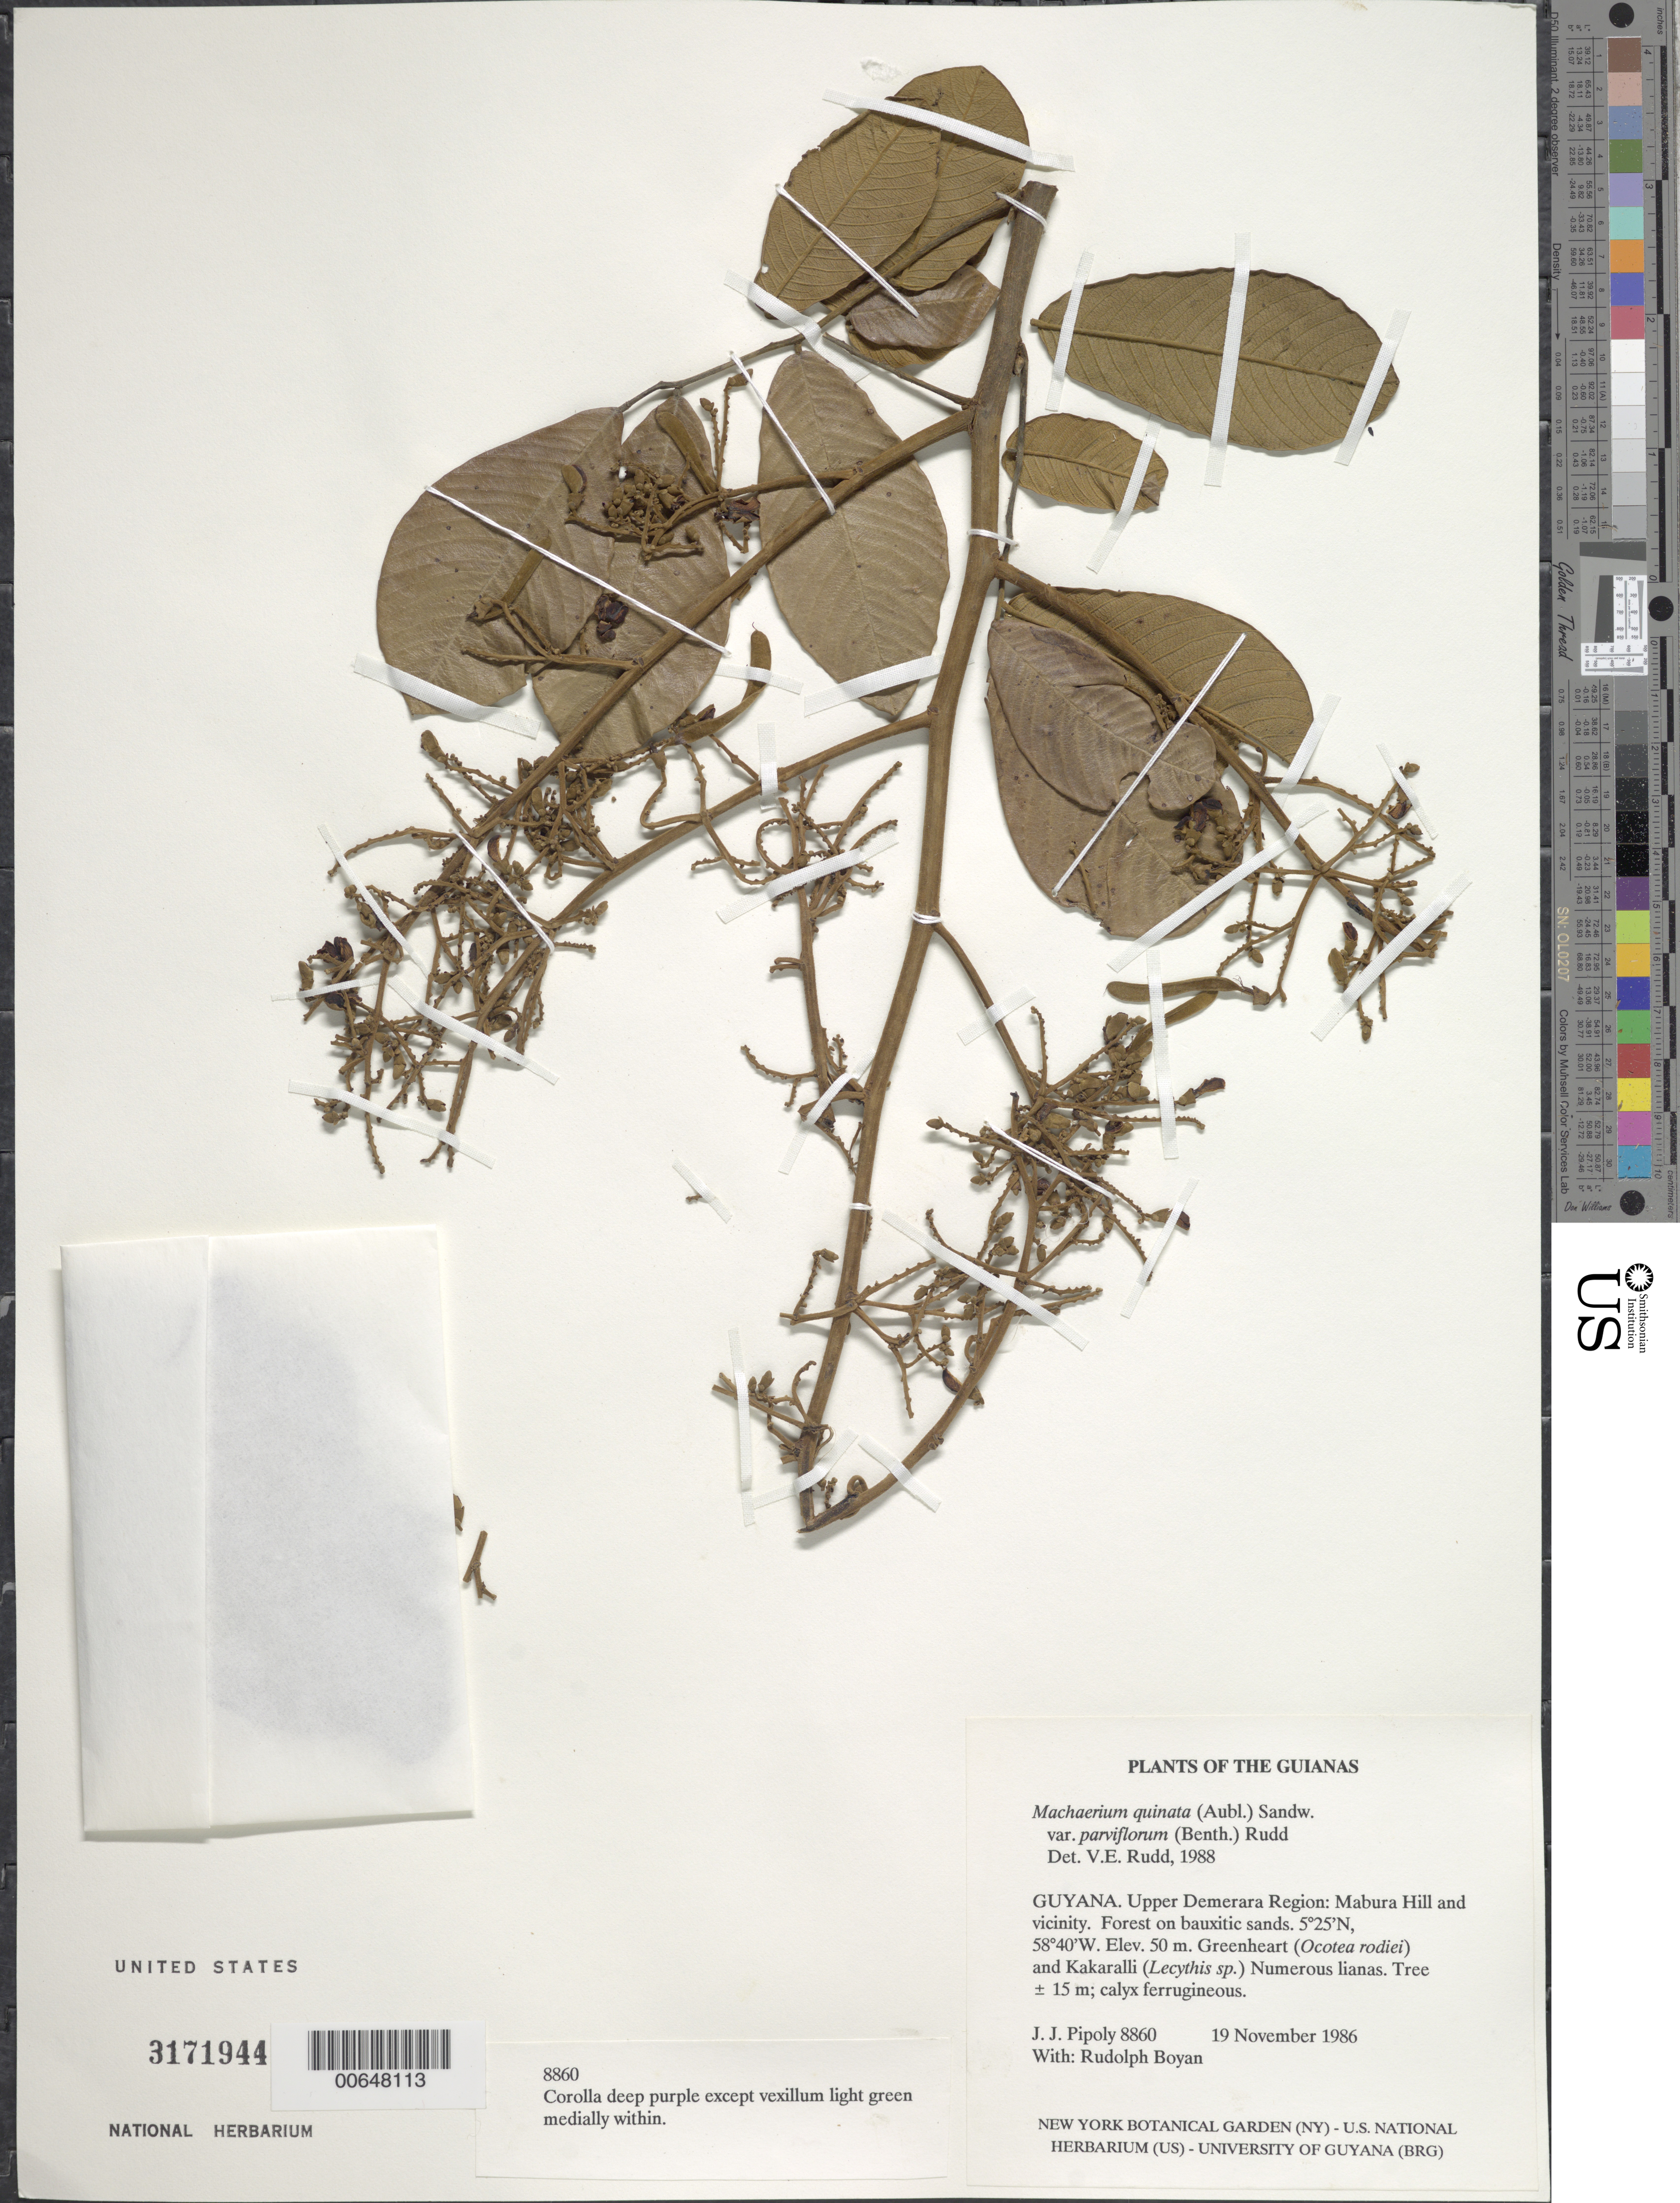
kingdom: Plantae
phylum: Tracheophyta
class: Magnoliopsida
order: Fabales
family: Fabaceae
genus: Machaerium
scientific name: Machaerium quinatum var. parviflorum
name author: (Benth.) Rudd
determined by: Rudd, V. E.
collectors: J. J. Pipoly & R. Boyan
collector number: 8860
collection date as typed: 19 November 1986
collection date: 1986-11-19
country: Guyana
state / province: U. Demerara-Berbice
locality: Mabura Hill and vicinity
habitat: Forest on bauxitic sands. Greenheart (Ocotea rodiaei) and Kakaralli (Lecythis sp). Numerous lianas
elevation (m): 50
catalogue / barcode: US 3171944